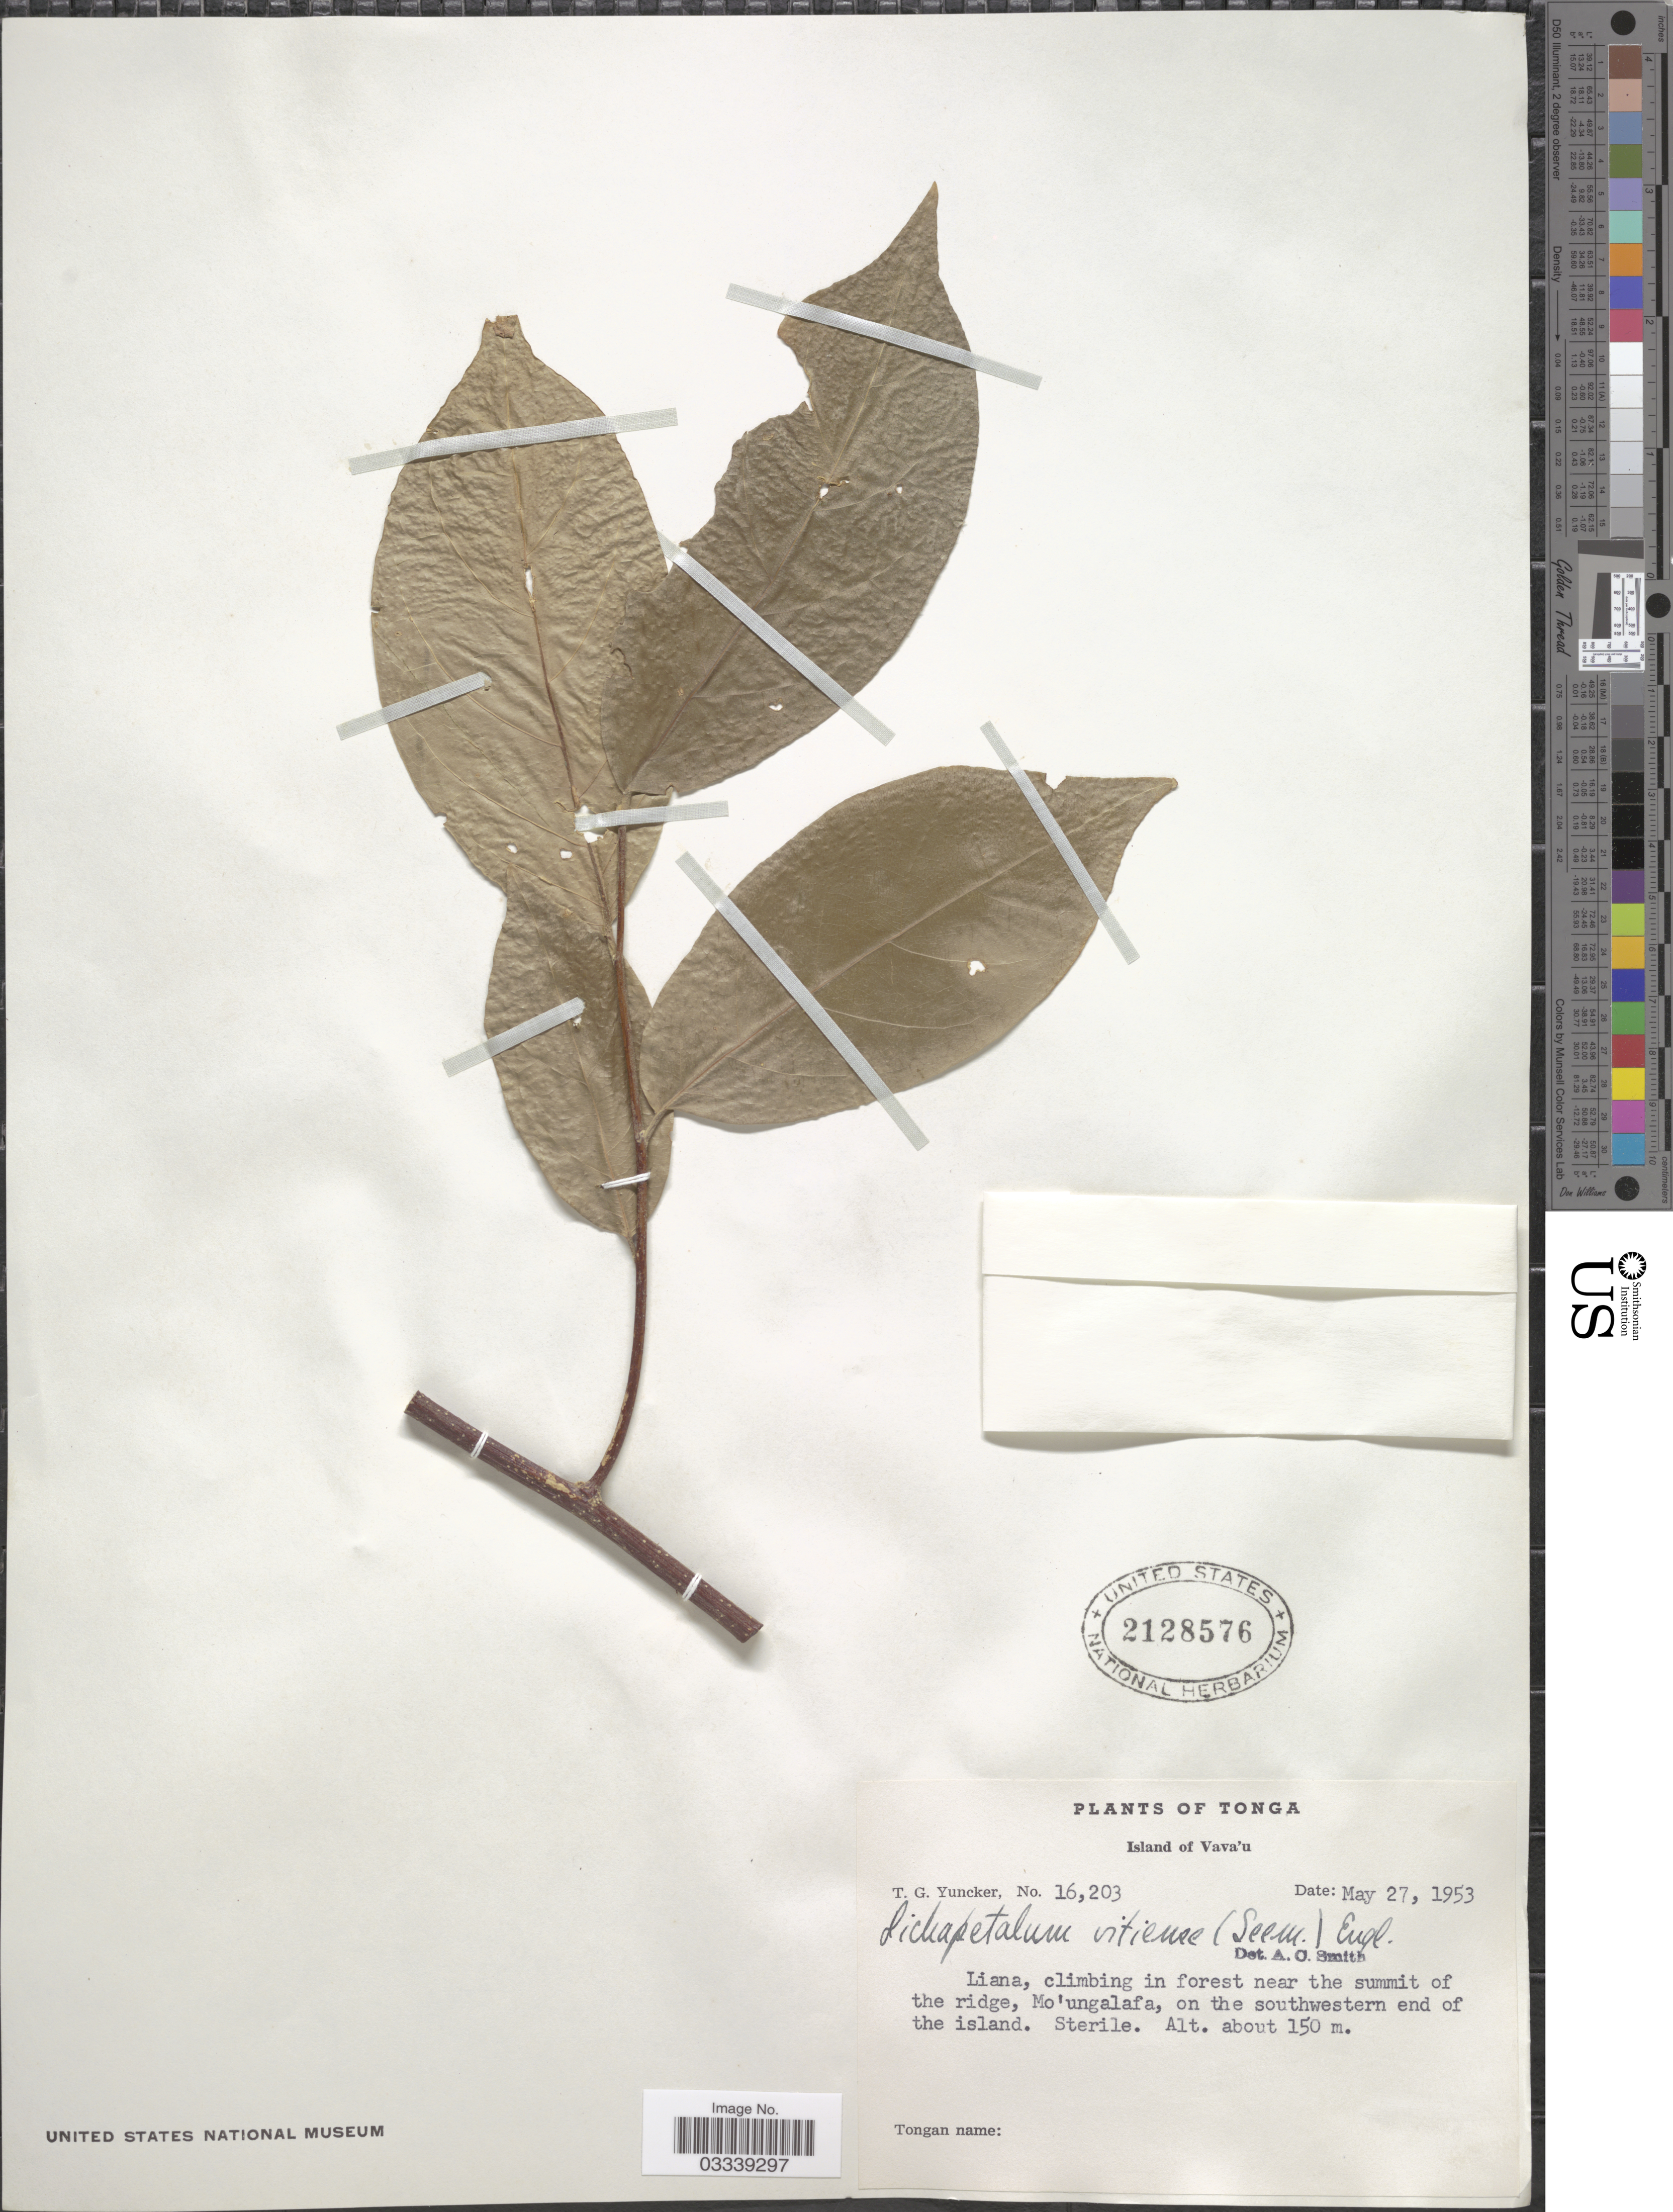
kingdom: Plantae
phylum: Tracheophyta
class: Magnoliopsida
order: Malpighiales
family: Dichapetalaceae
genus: Dichapetalum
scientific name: Dichapetalum vitiense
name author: (Seem.) Engl.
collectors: T. G. Yuncker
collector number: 16203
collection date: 1953-05-27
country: Tonga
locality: Island of Vava'u. Liana, climbing in forest near the summit of the ridge, Mo'ungalafa, on the southwestern end of the island.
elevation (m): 150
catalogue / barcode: US 2128576